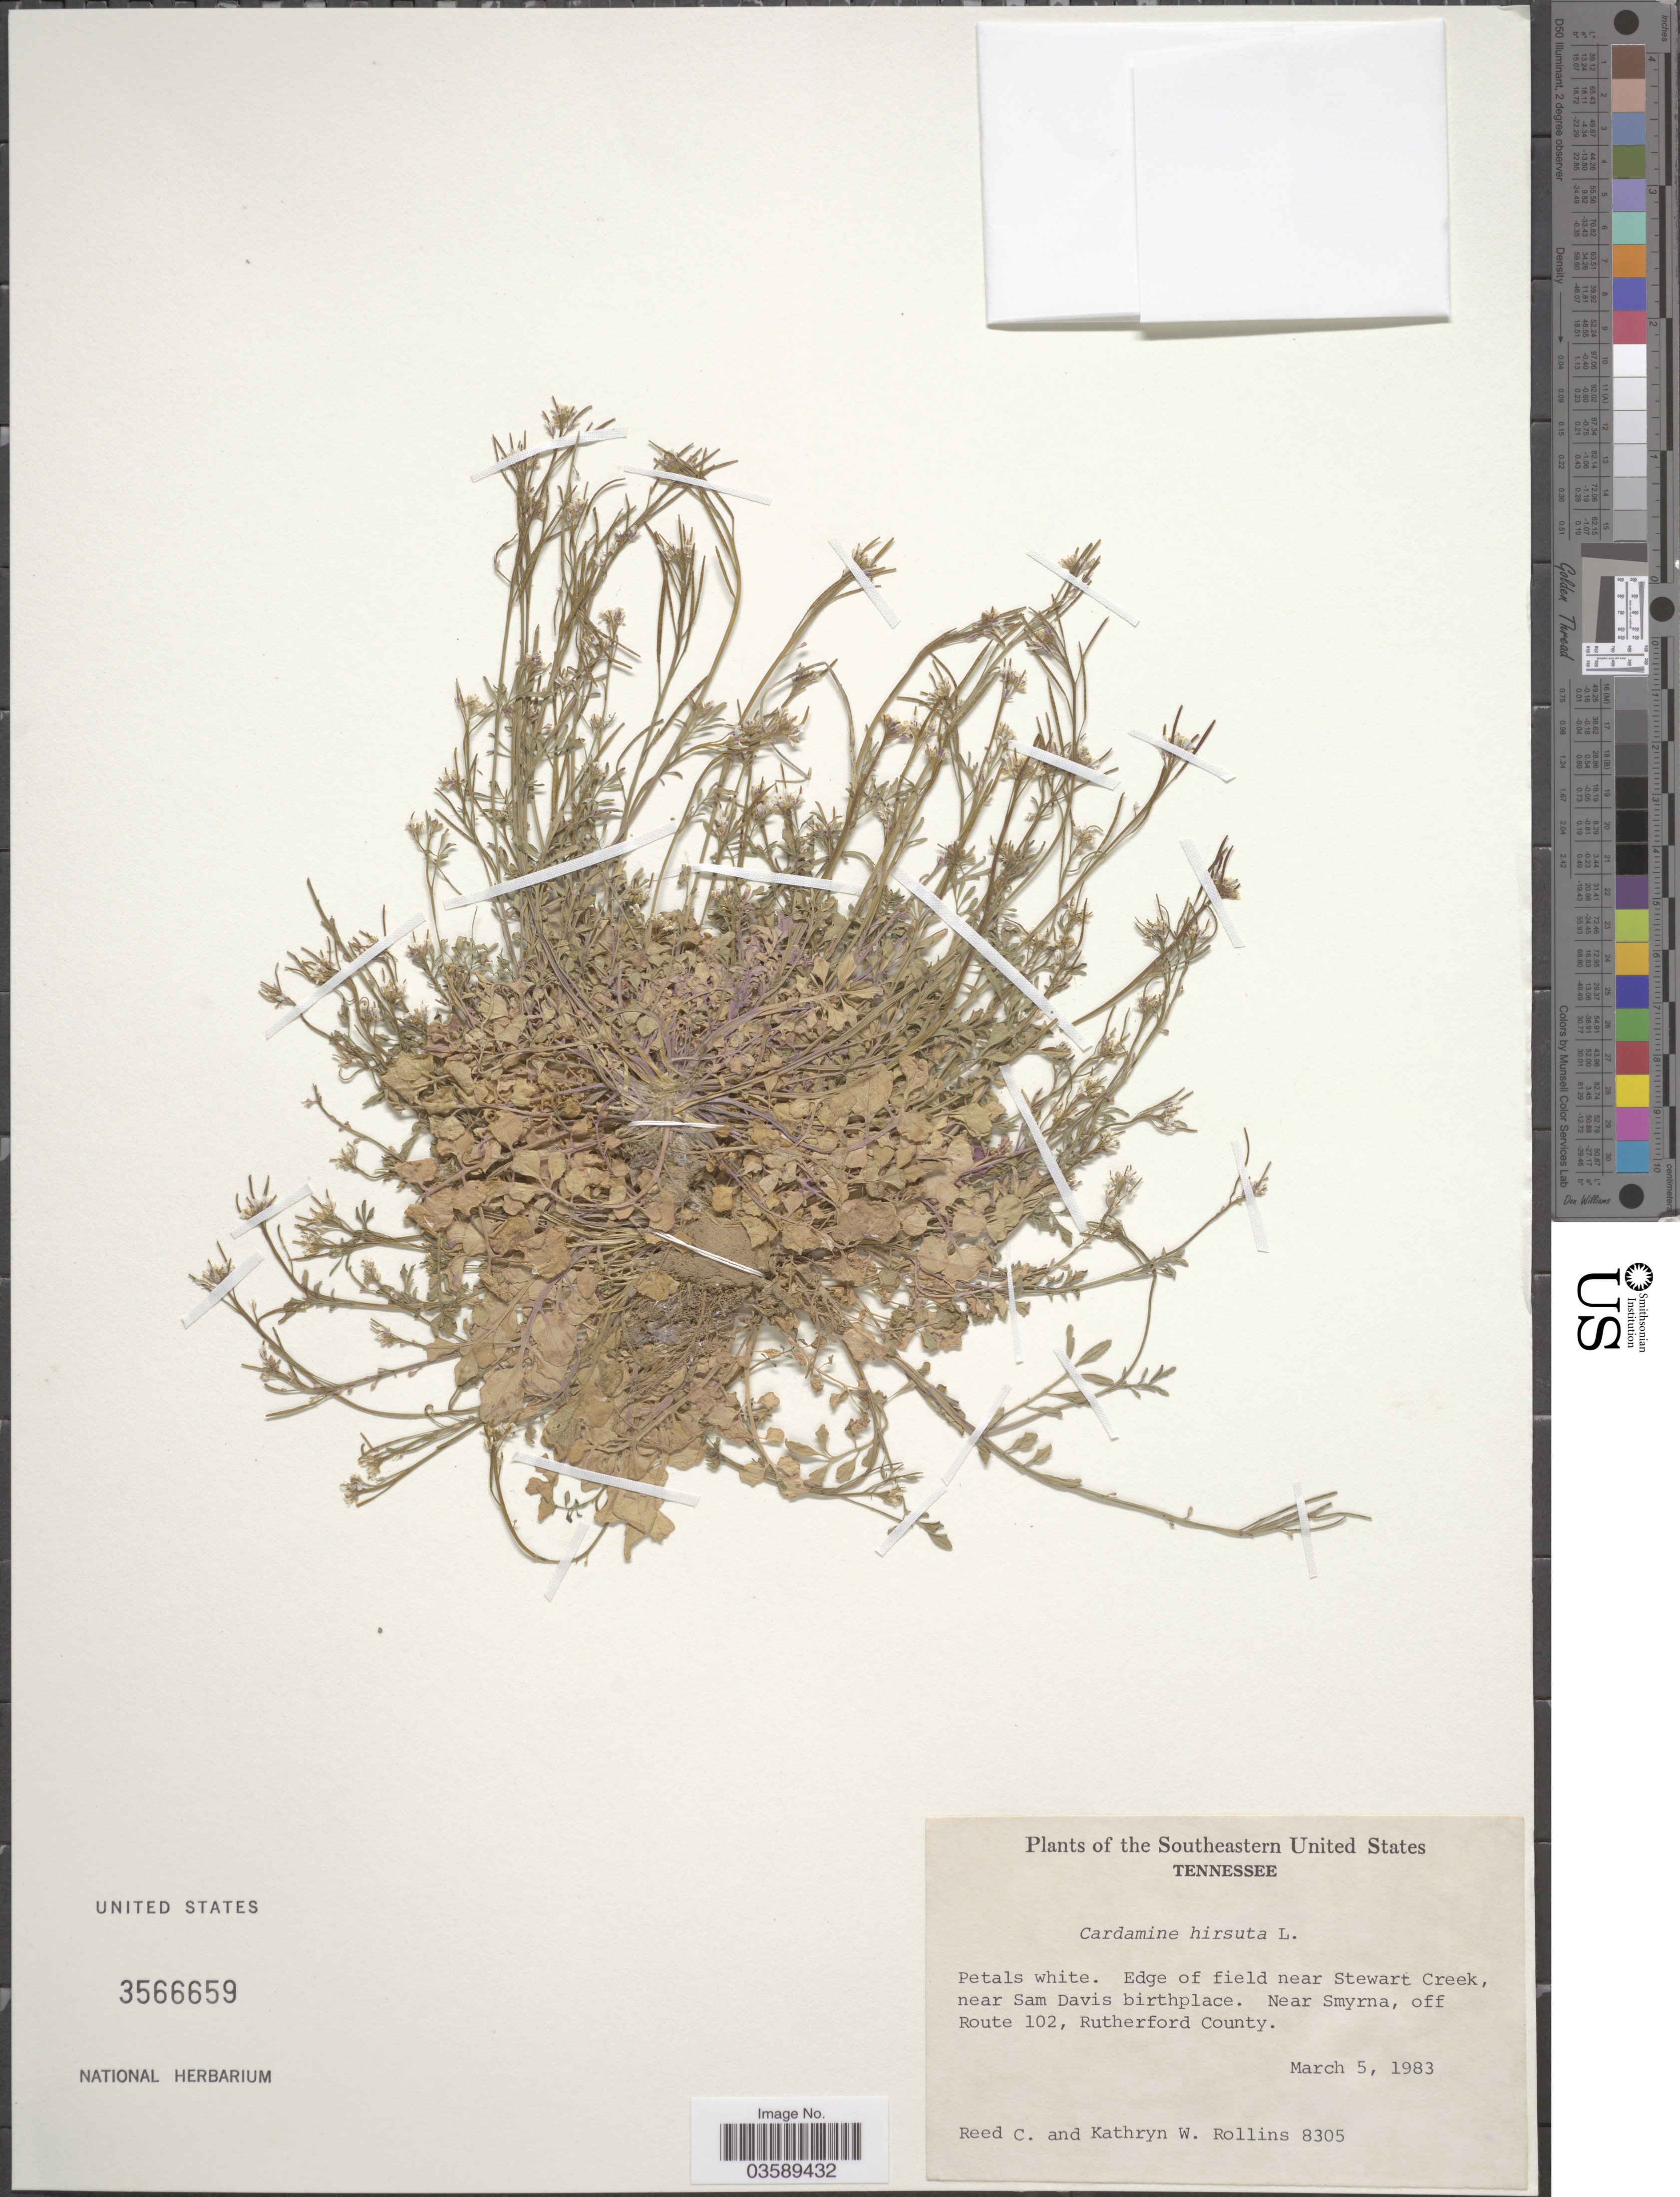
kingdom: Plantae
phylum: Tracheophyta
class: Magnoliopsida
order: Brassicales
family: Brassicaceae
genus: Cardamine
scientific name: Cardamine hirsuta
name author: L.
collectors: R. C. Rollins & K. W. Rollins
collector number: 8305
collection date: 1983-03-05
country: United States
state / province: Tennessee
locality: Southeastern United States. Edge of field near Stewart Creek, near Sam Davis birthplace. Near Smyrna, off Route 102, Rutherford County.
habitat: edge of field near creek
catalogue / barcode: US 3566659